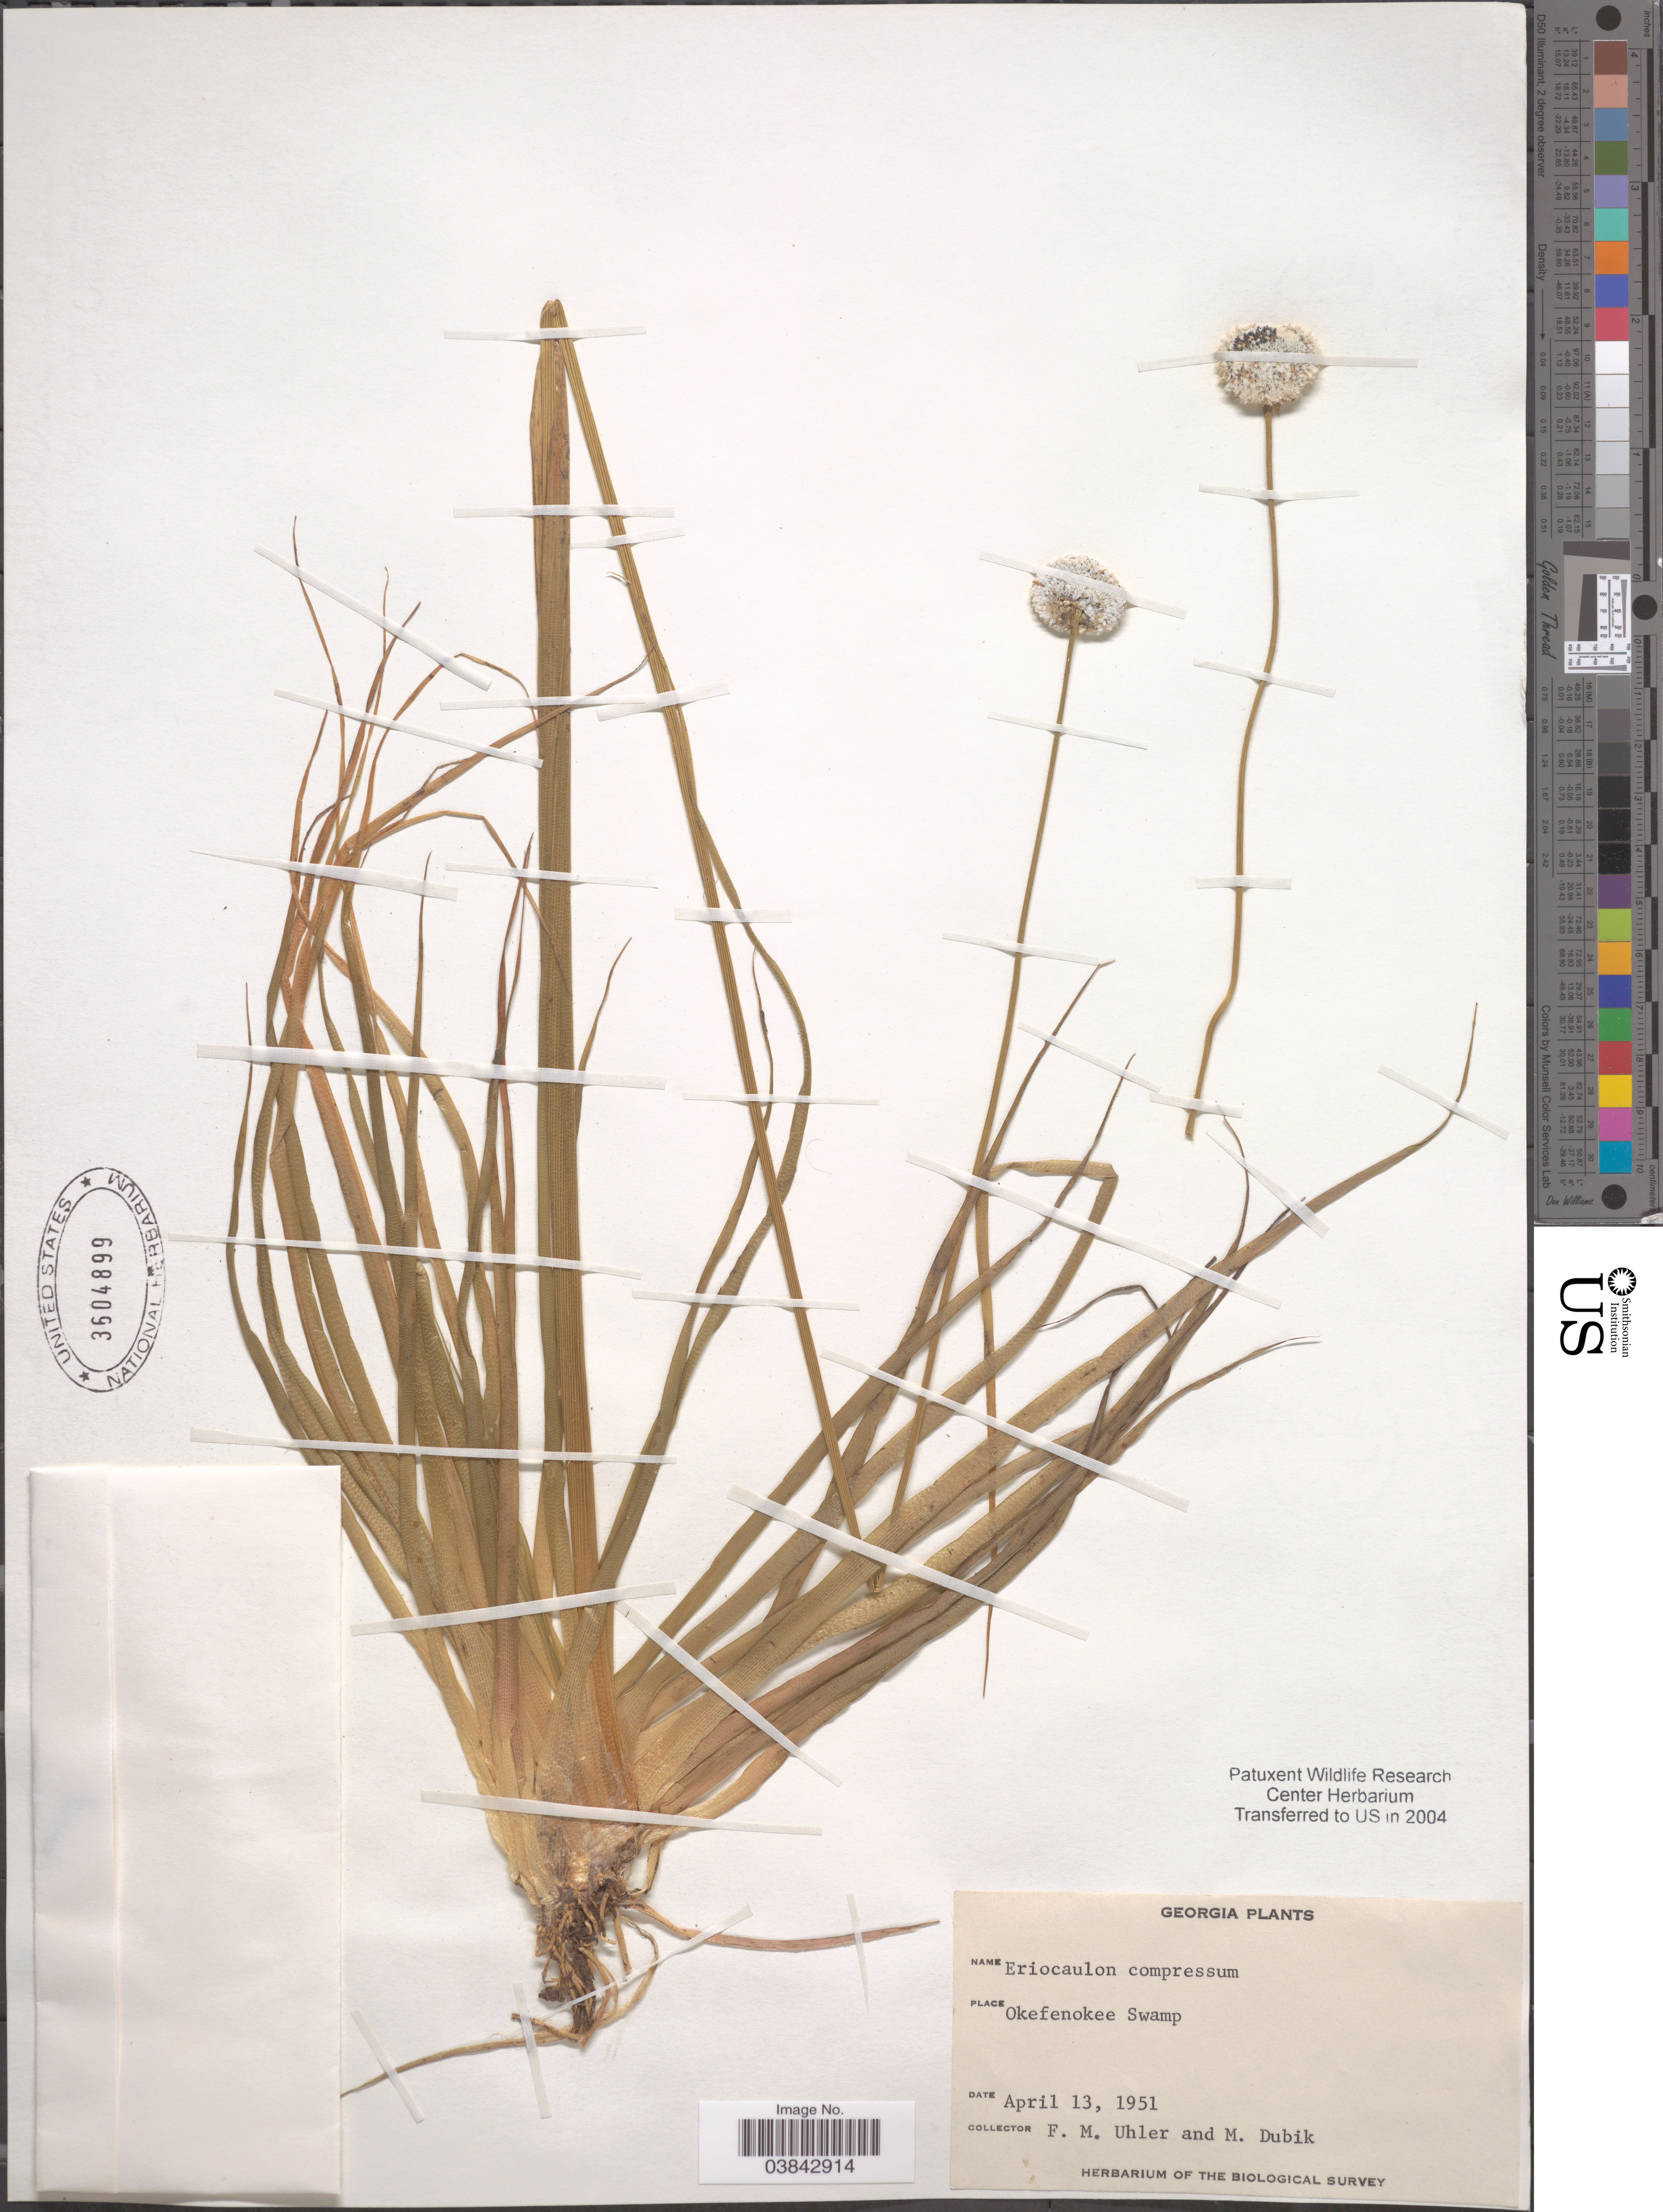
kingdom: Plantae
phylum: Tracheophyta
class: Liliopsida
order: Poales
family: Eriocaulaceae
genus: Eriocaulon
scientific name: Eriocaulon compressum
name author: Lam.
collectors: F. M. Uhler & M. Dubik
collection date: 1951-04-13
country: United States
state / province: Georgia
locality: Okefenokee Swamp.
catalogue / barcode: US 3604899